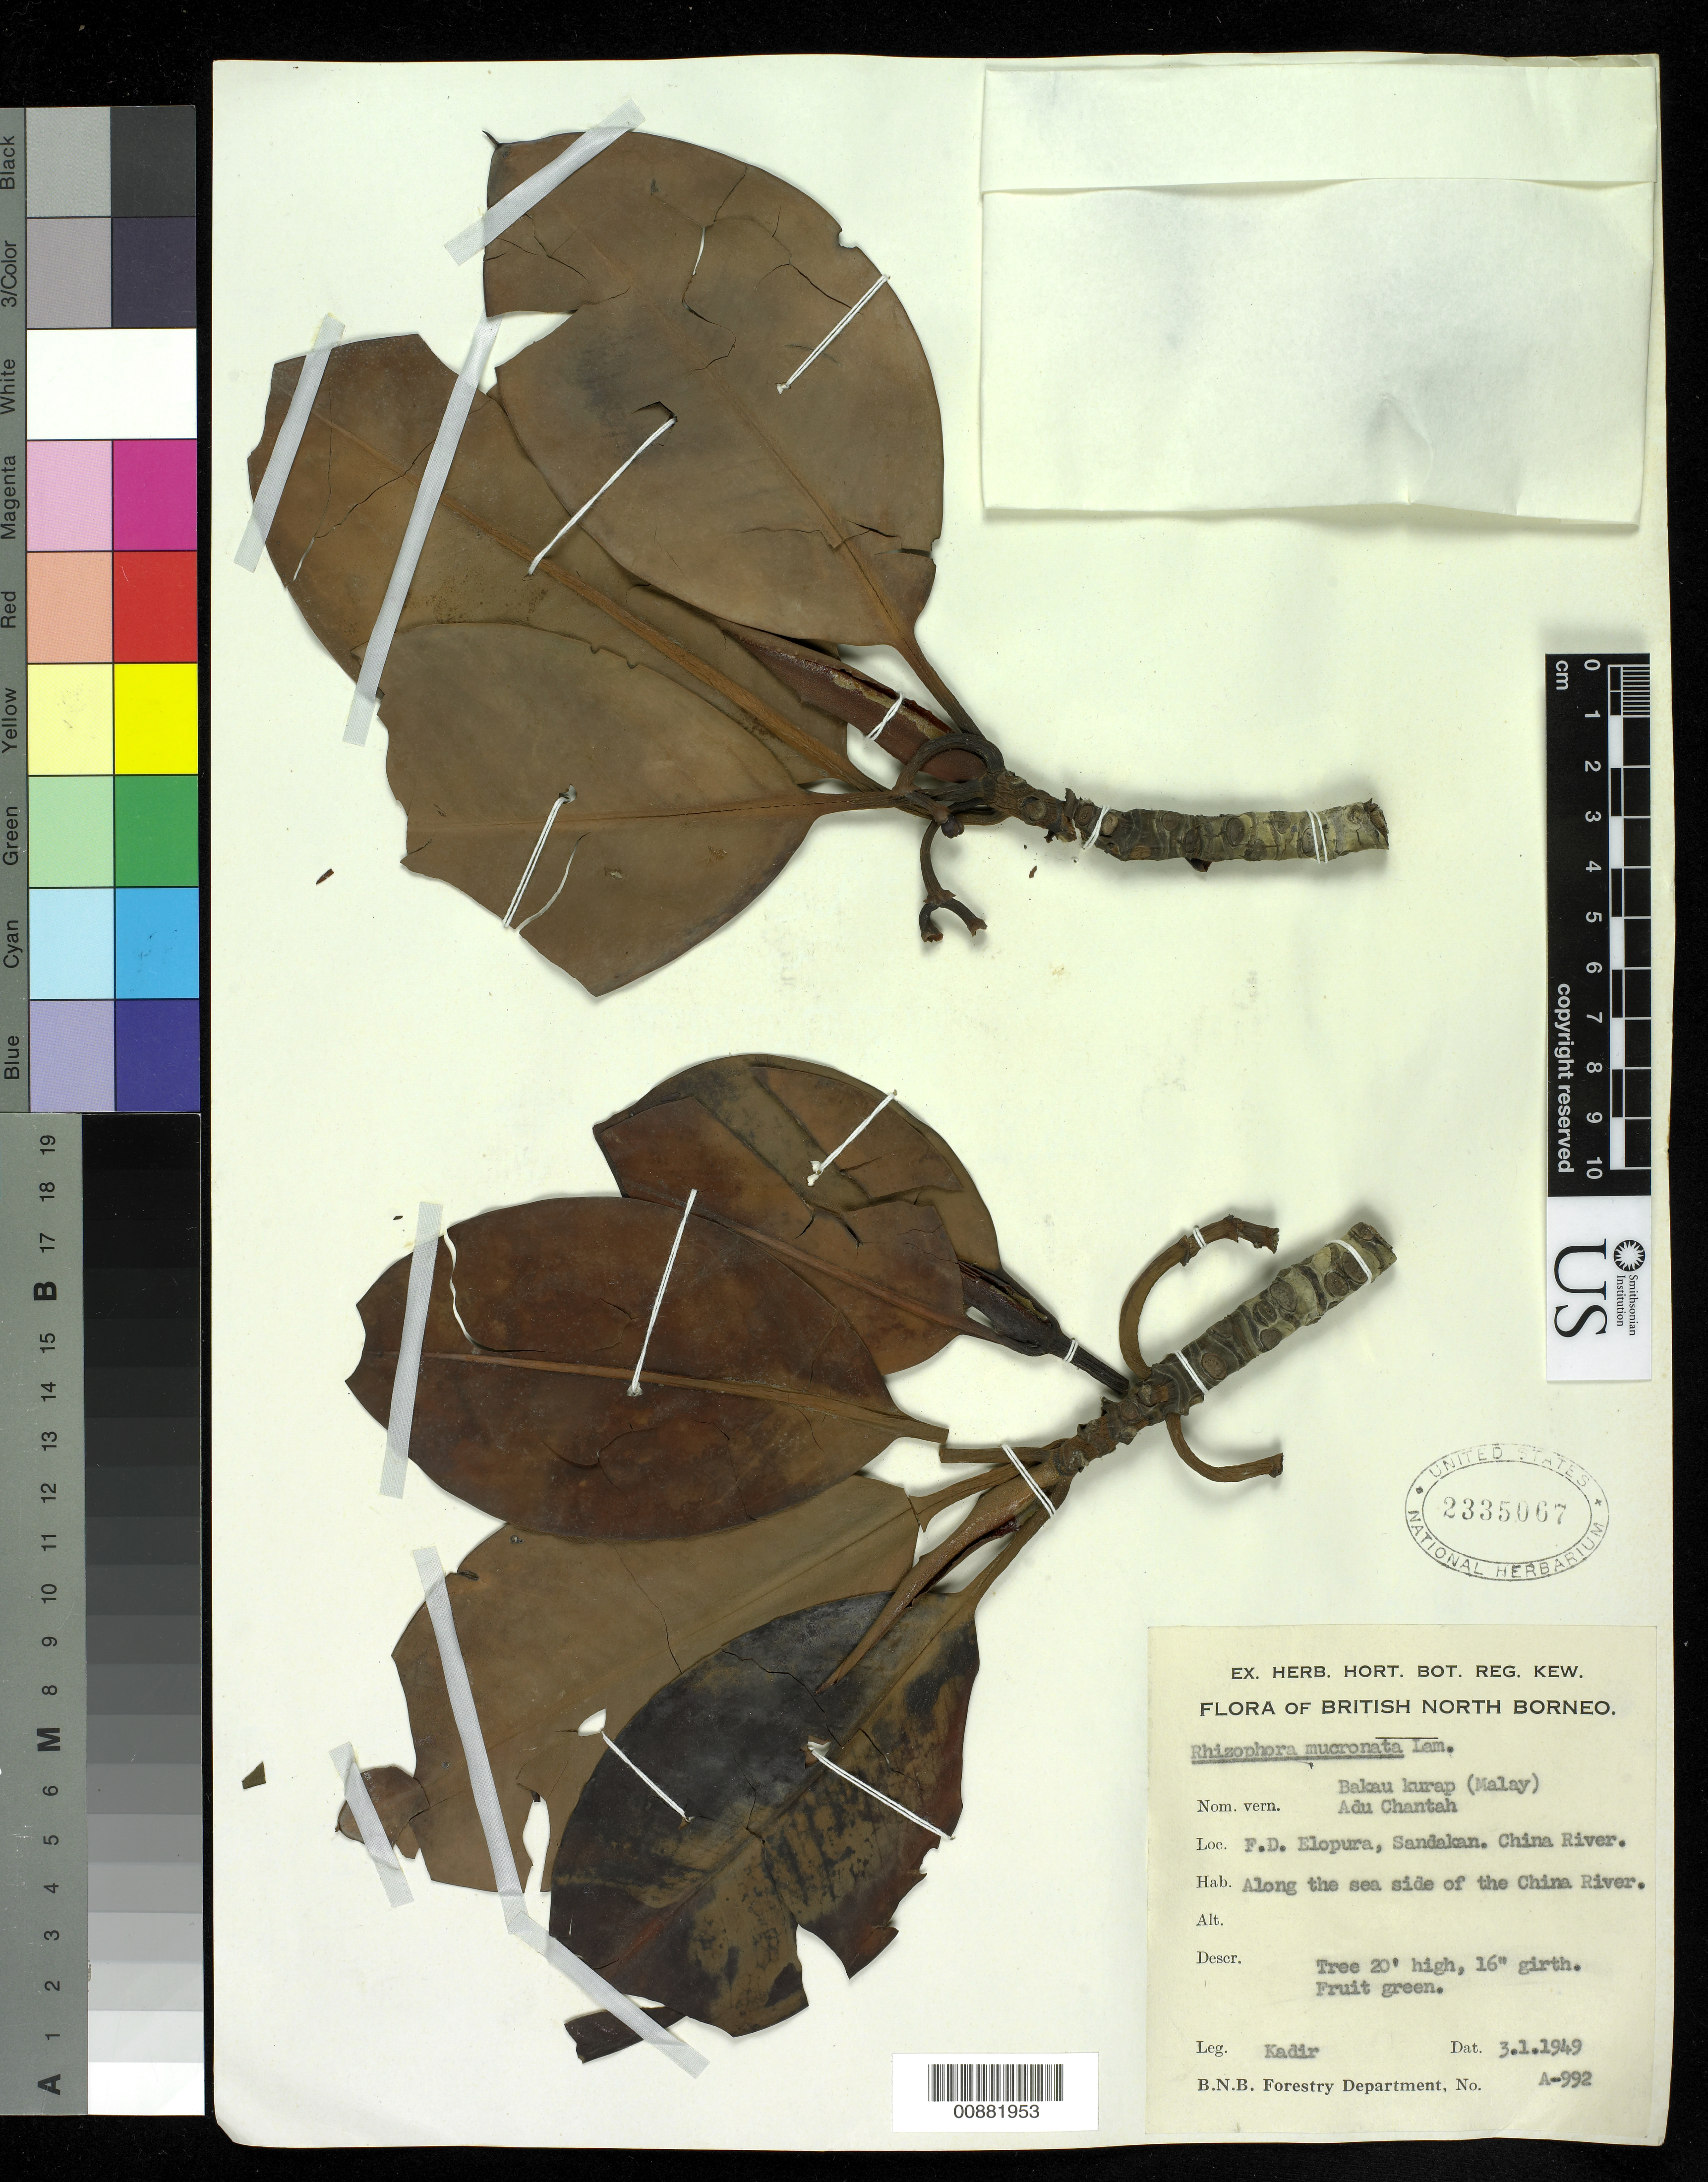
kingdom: Plantae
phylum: Tracheophyta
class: Magnoliopsida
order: Malpighiales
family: Rhizophoraceae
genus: Rhizophora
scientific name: Rhizophora mucronata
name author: Lam.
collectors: Kadir Bin Abdul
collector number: A 992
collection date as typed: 03 Jan 1949 or 01 Mar 1949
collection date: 1949-01-03 or 1949-03-01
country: Malaysia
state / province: Sabah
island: Borneo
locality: North Borneo, F.D. Elopura, Sandakan. China River.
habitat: Along the sea side of the China River.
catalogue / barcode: US 2335067